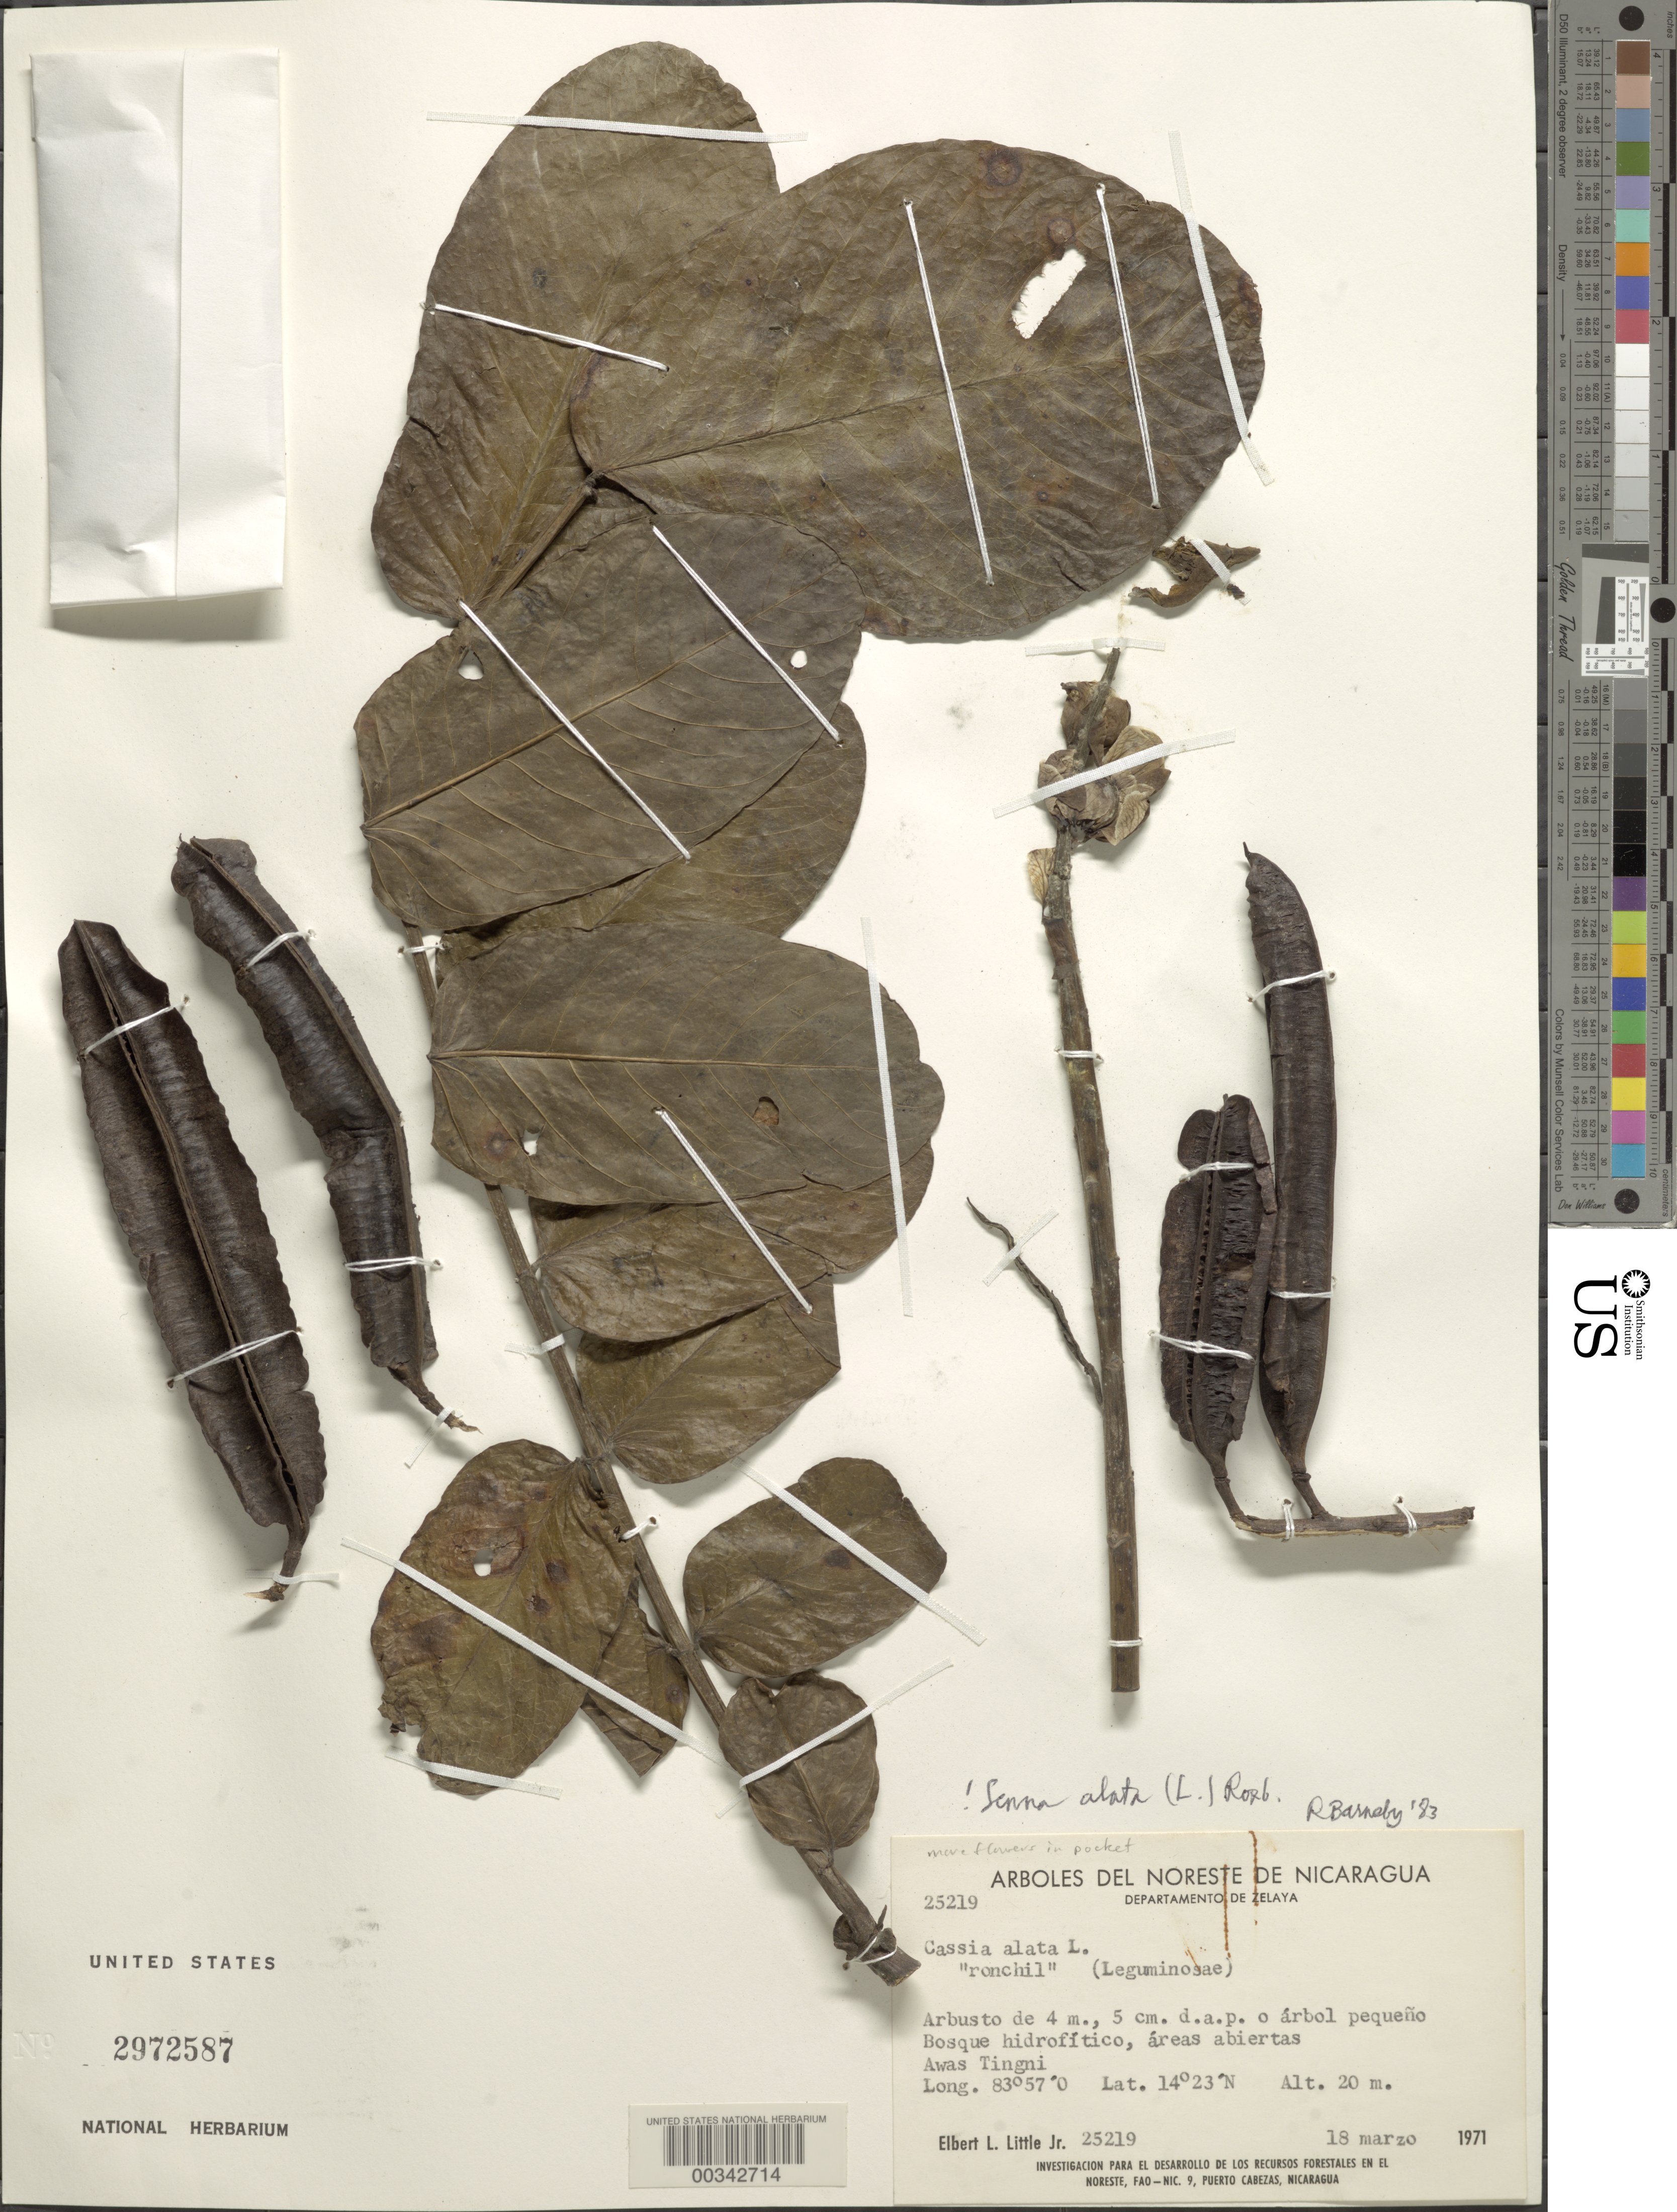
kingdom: Plantae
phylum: Tracheophyta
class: Magnoliopsida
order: Fabales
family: Fabaceae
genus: Senna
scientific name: Senna alata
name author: (L.) Roxb.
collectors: E. L. Little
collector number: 25219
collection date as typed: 18 Mar 1971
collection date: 1971-03-18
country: Nicaragua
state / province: Atlántico Norte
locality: Awas tingni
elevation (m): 20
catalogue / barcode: US 2972587